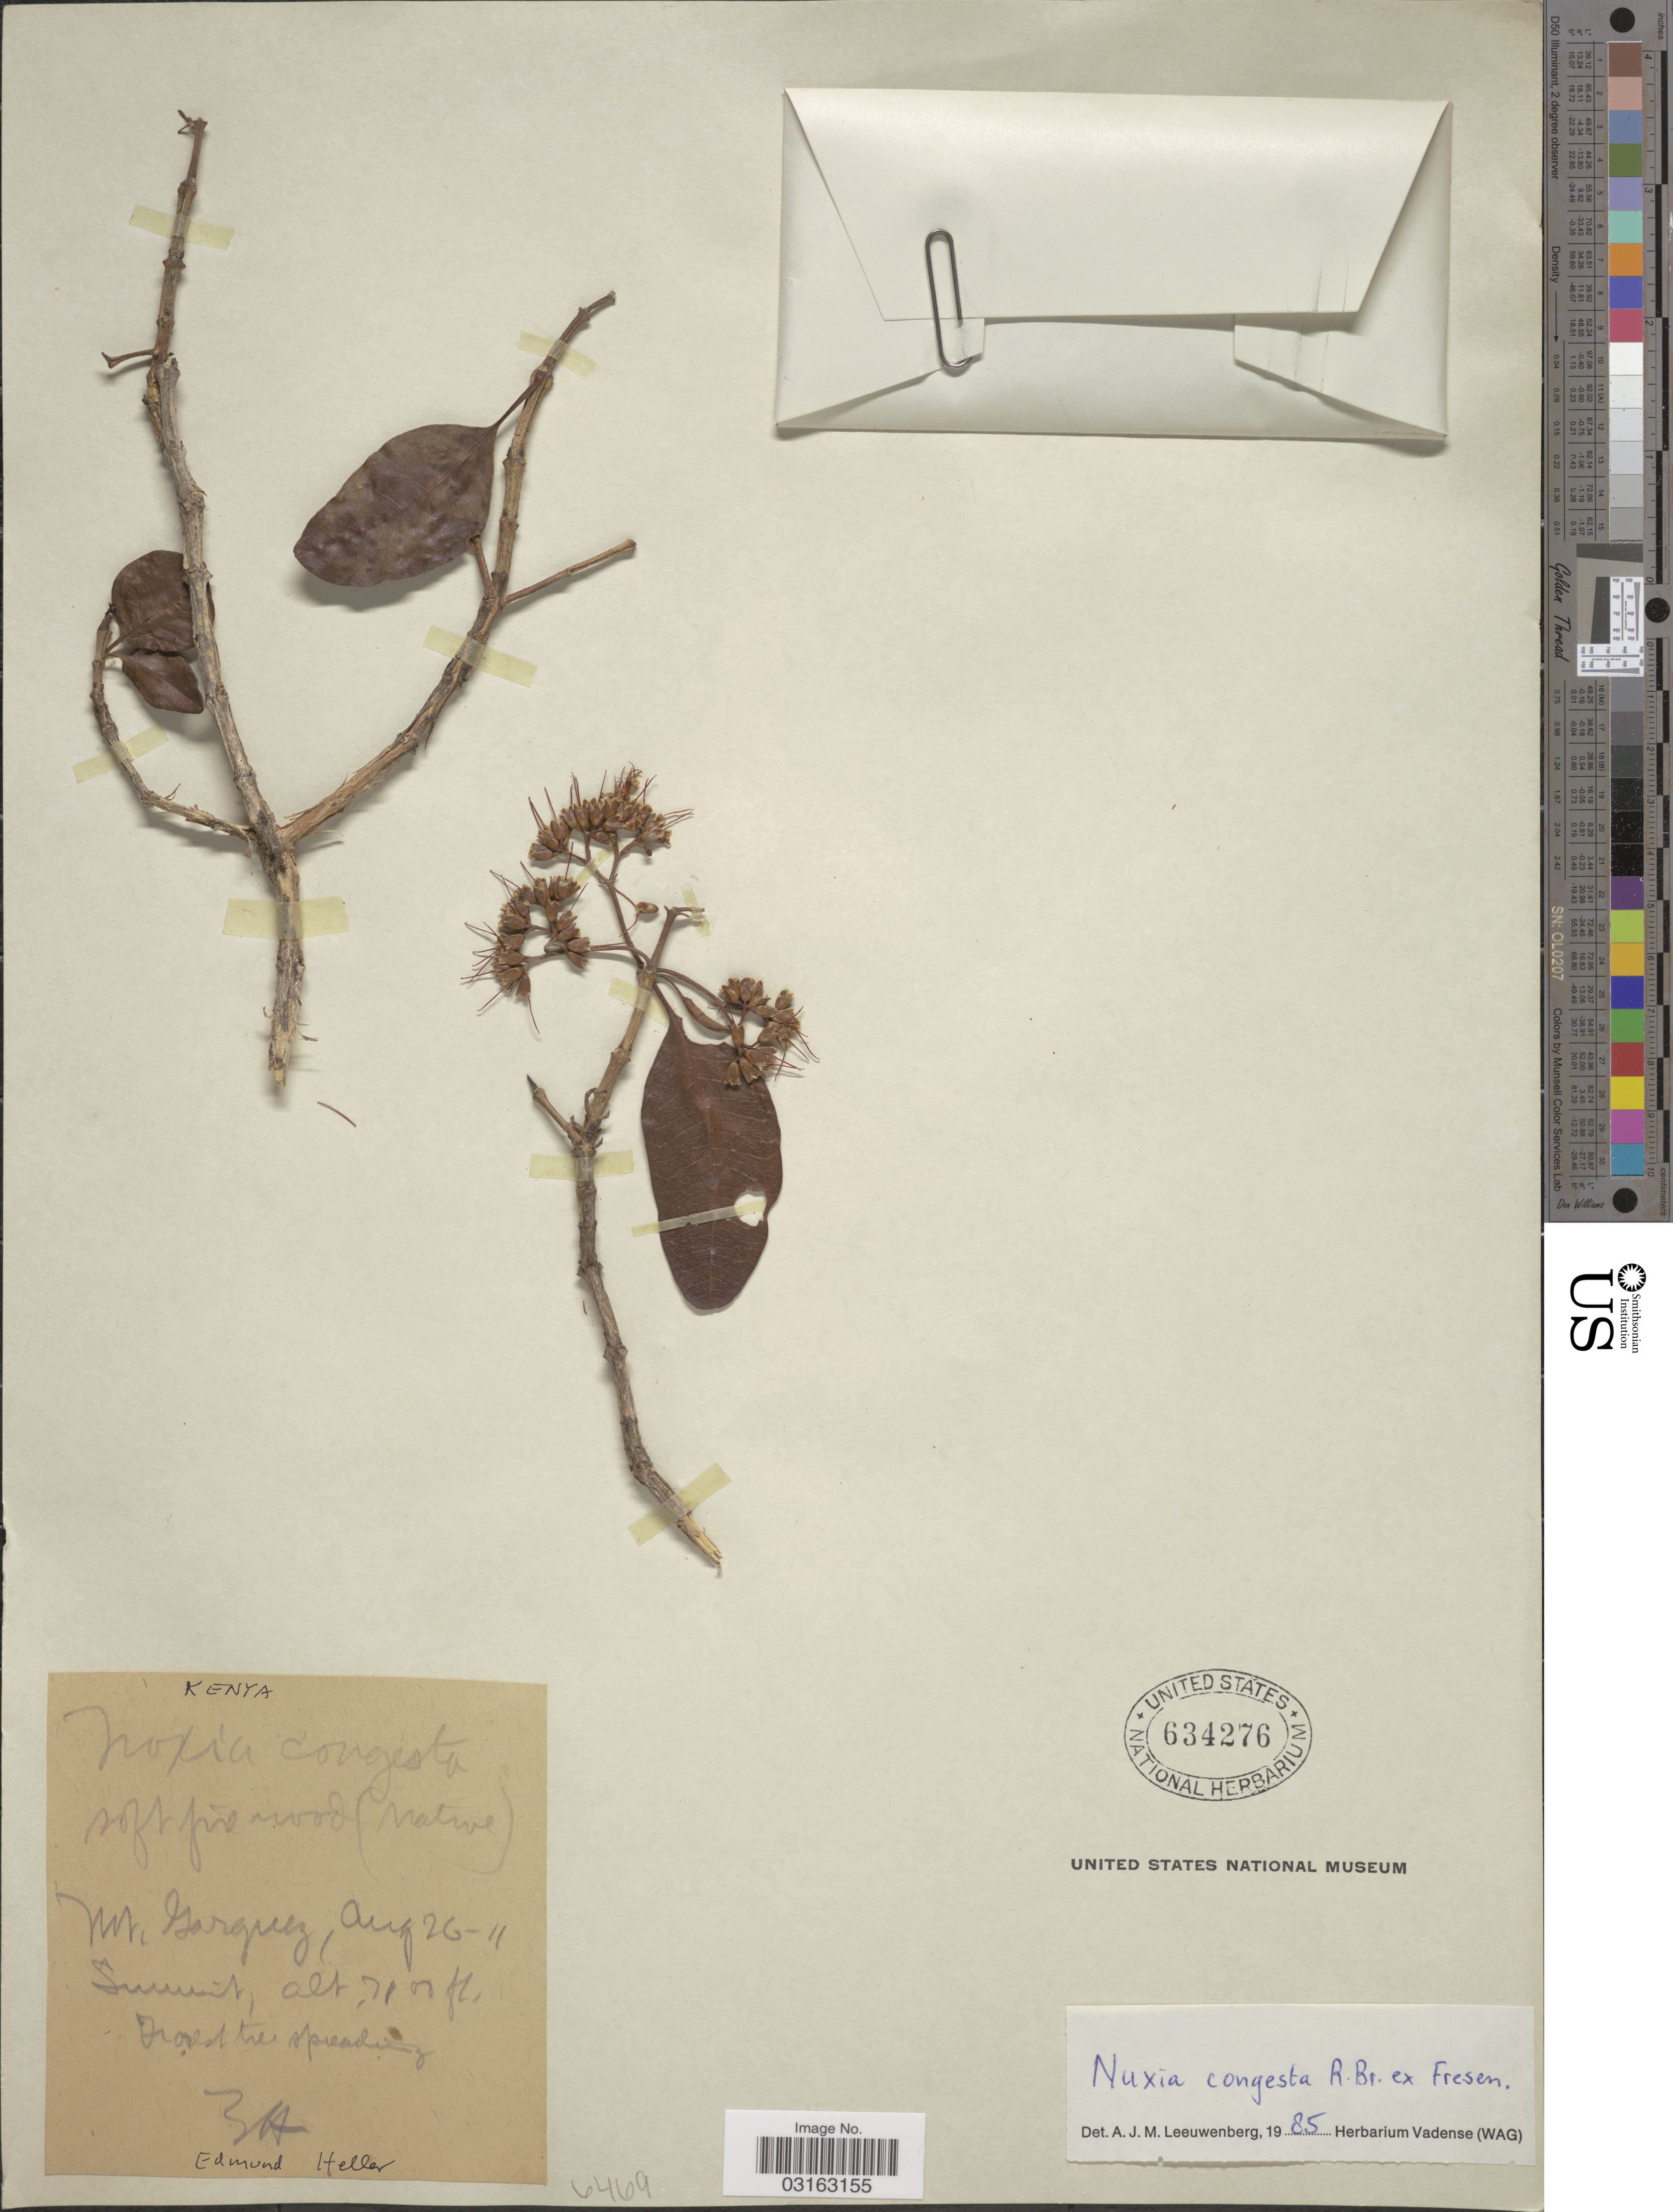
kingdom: Plantae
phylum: Tracheophyta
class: Magnoliopsida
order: Lamiales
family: Stilbaceae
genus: Nuxia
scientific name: Nuxia congesta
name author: R. Br. ex Fresen.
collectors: E. Heller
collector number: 3A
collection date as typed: Transcribed d/m/y: 26/8/11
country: Kenya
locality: Mt. Garguez, Summit.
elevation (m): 2164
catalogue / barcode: US 634276